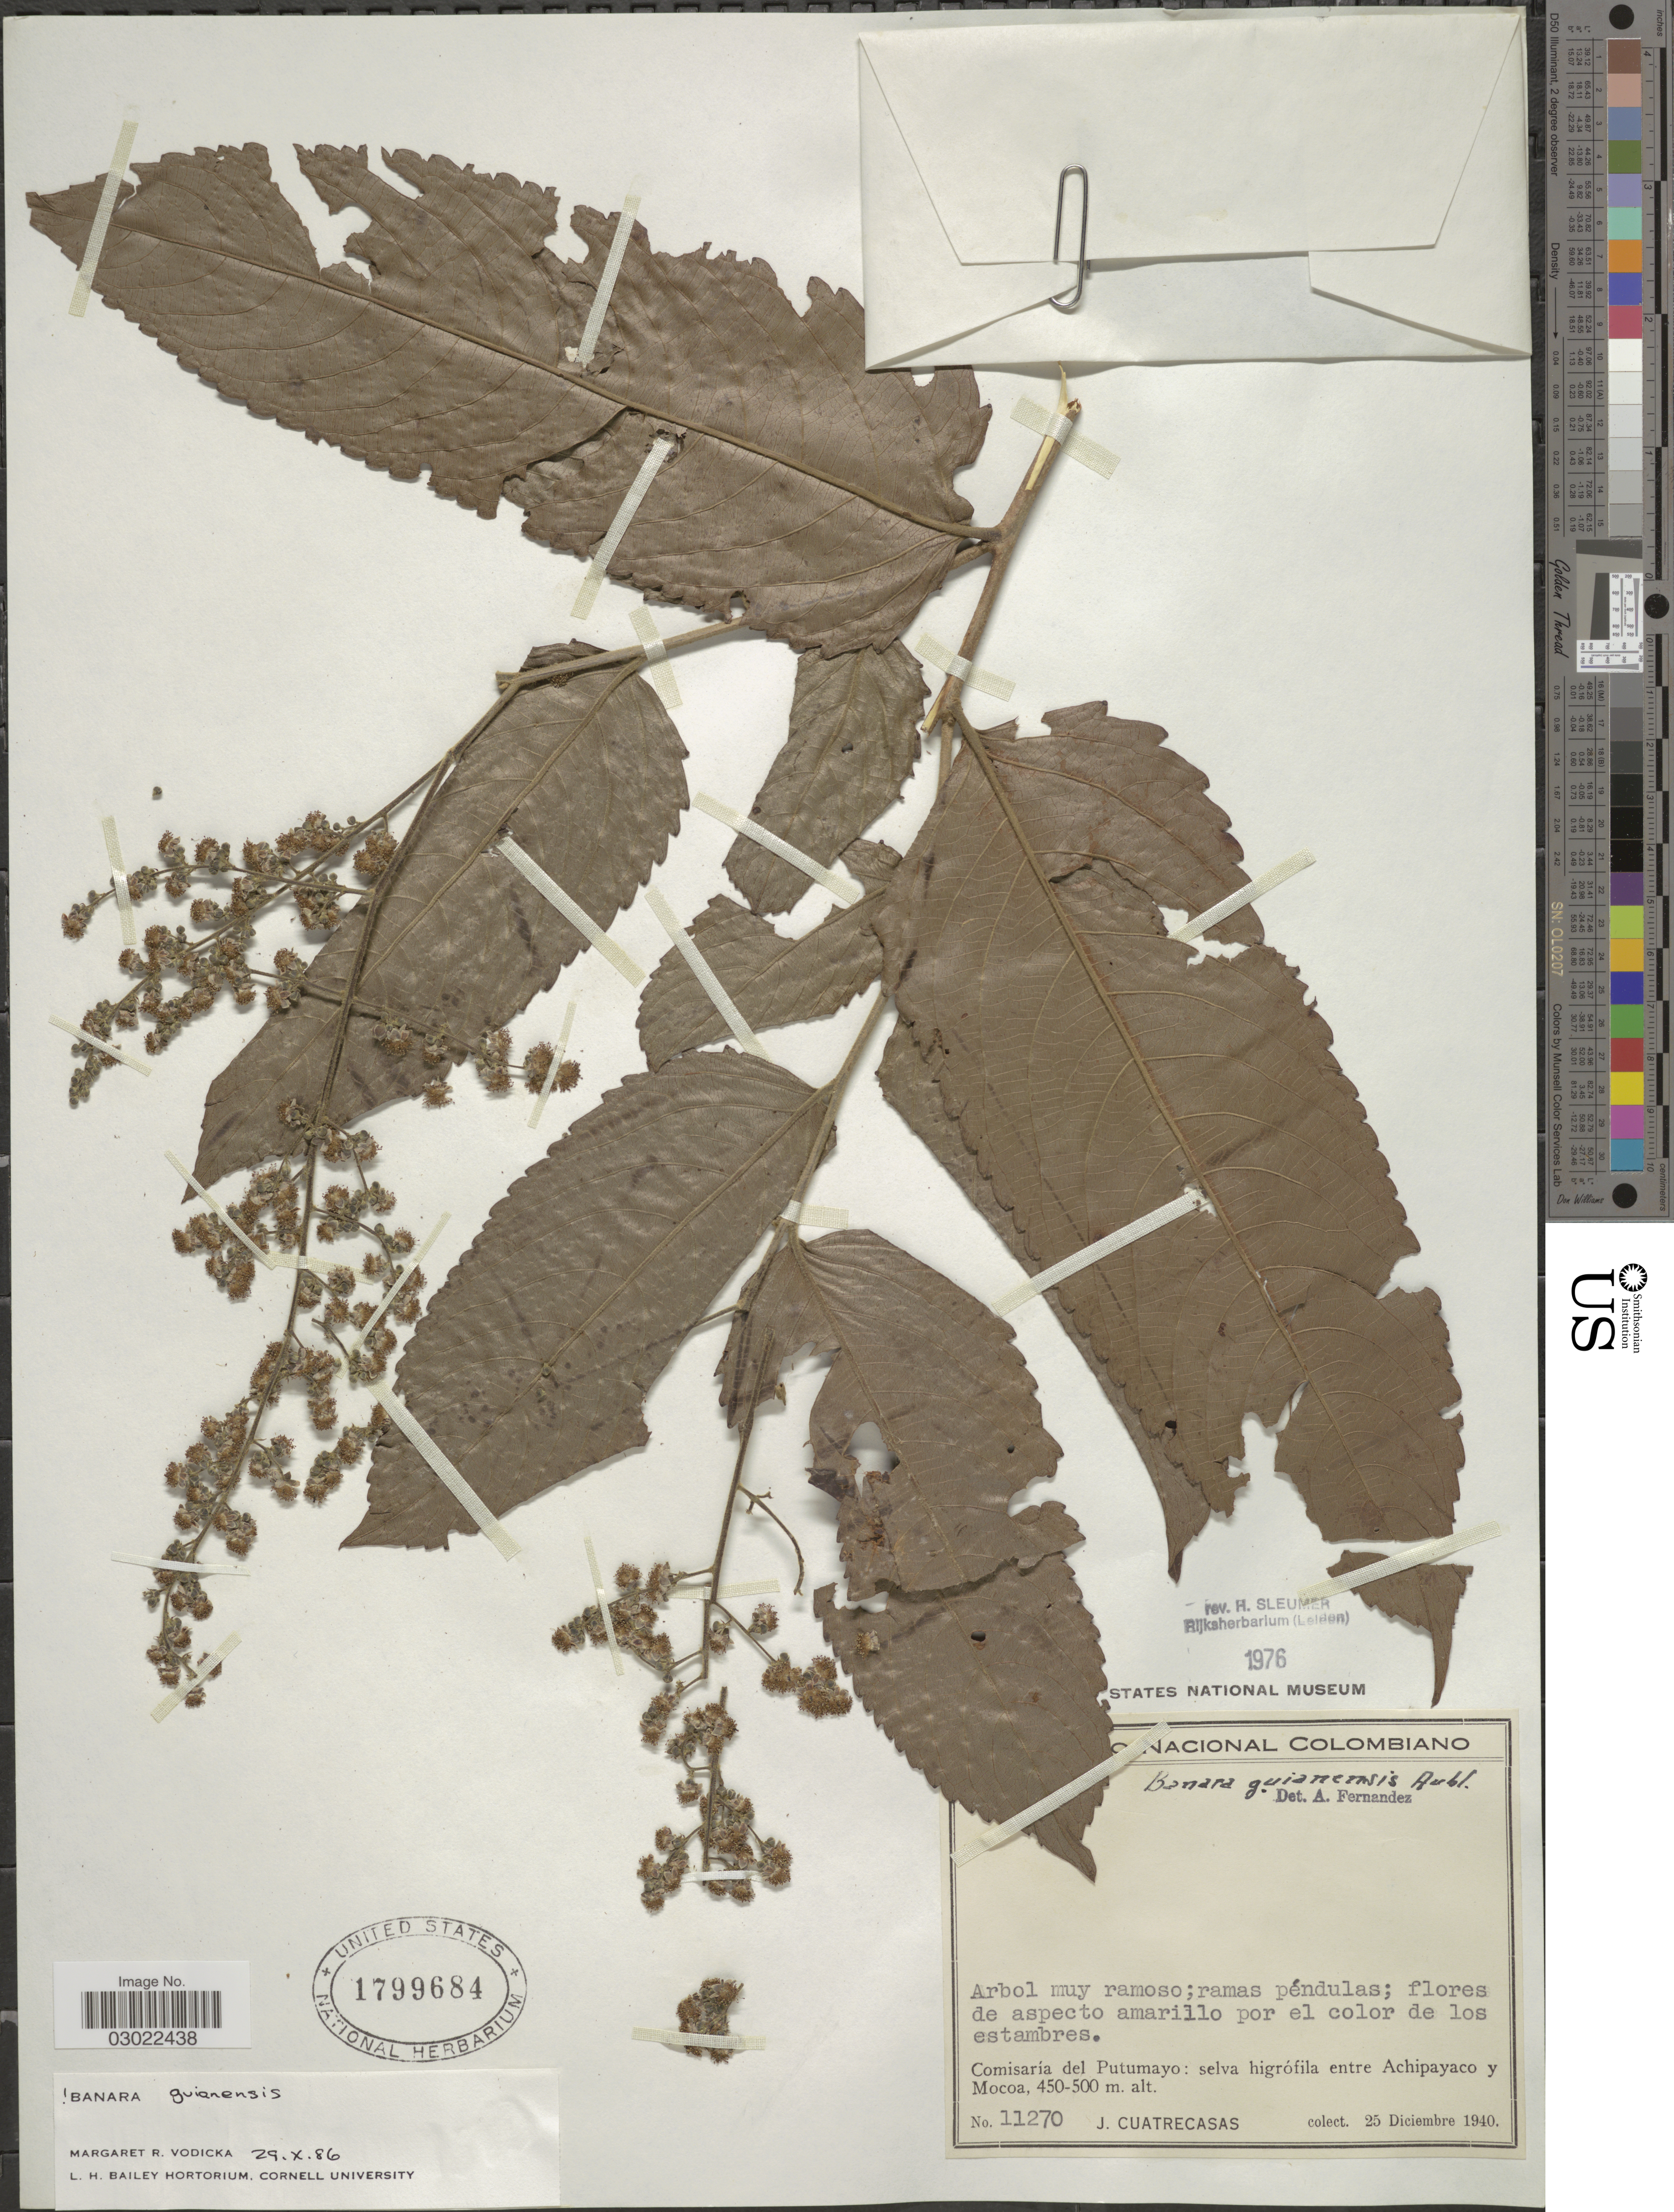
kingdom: Plantae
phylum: Tracheophyta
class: Magnoliopsida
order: Malpighiales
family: Salicaceae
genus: Banara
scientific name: Banara guianensis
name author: Aubl.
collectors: J. Cuatrecasas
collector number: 11270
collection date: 1940-12-25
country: Colombia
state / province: Putumayo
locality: Comisaria del Putumayo: selva higrófila entre Achipayaco y Mocoa.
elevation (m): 450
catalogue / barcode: US 1799684